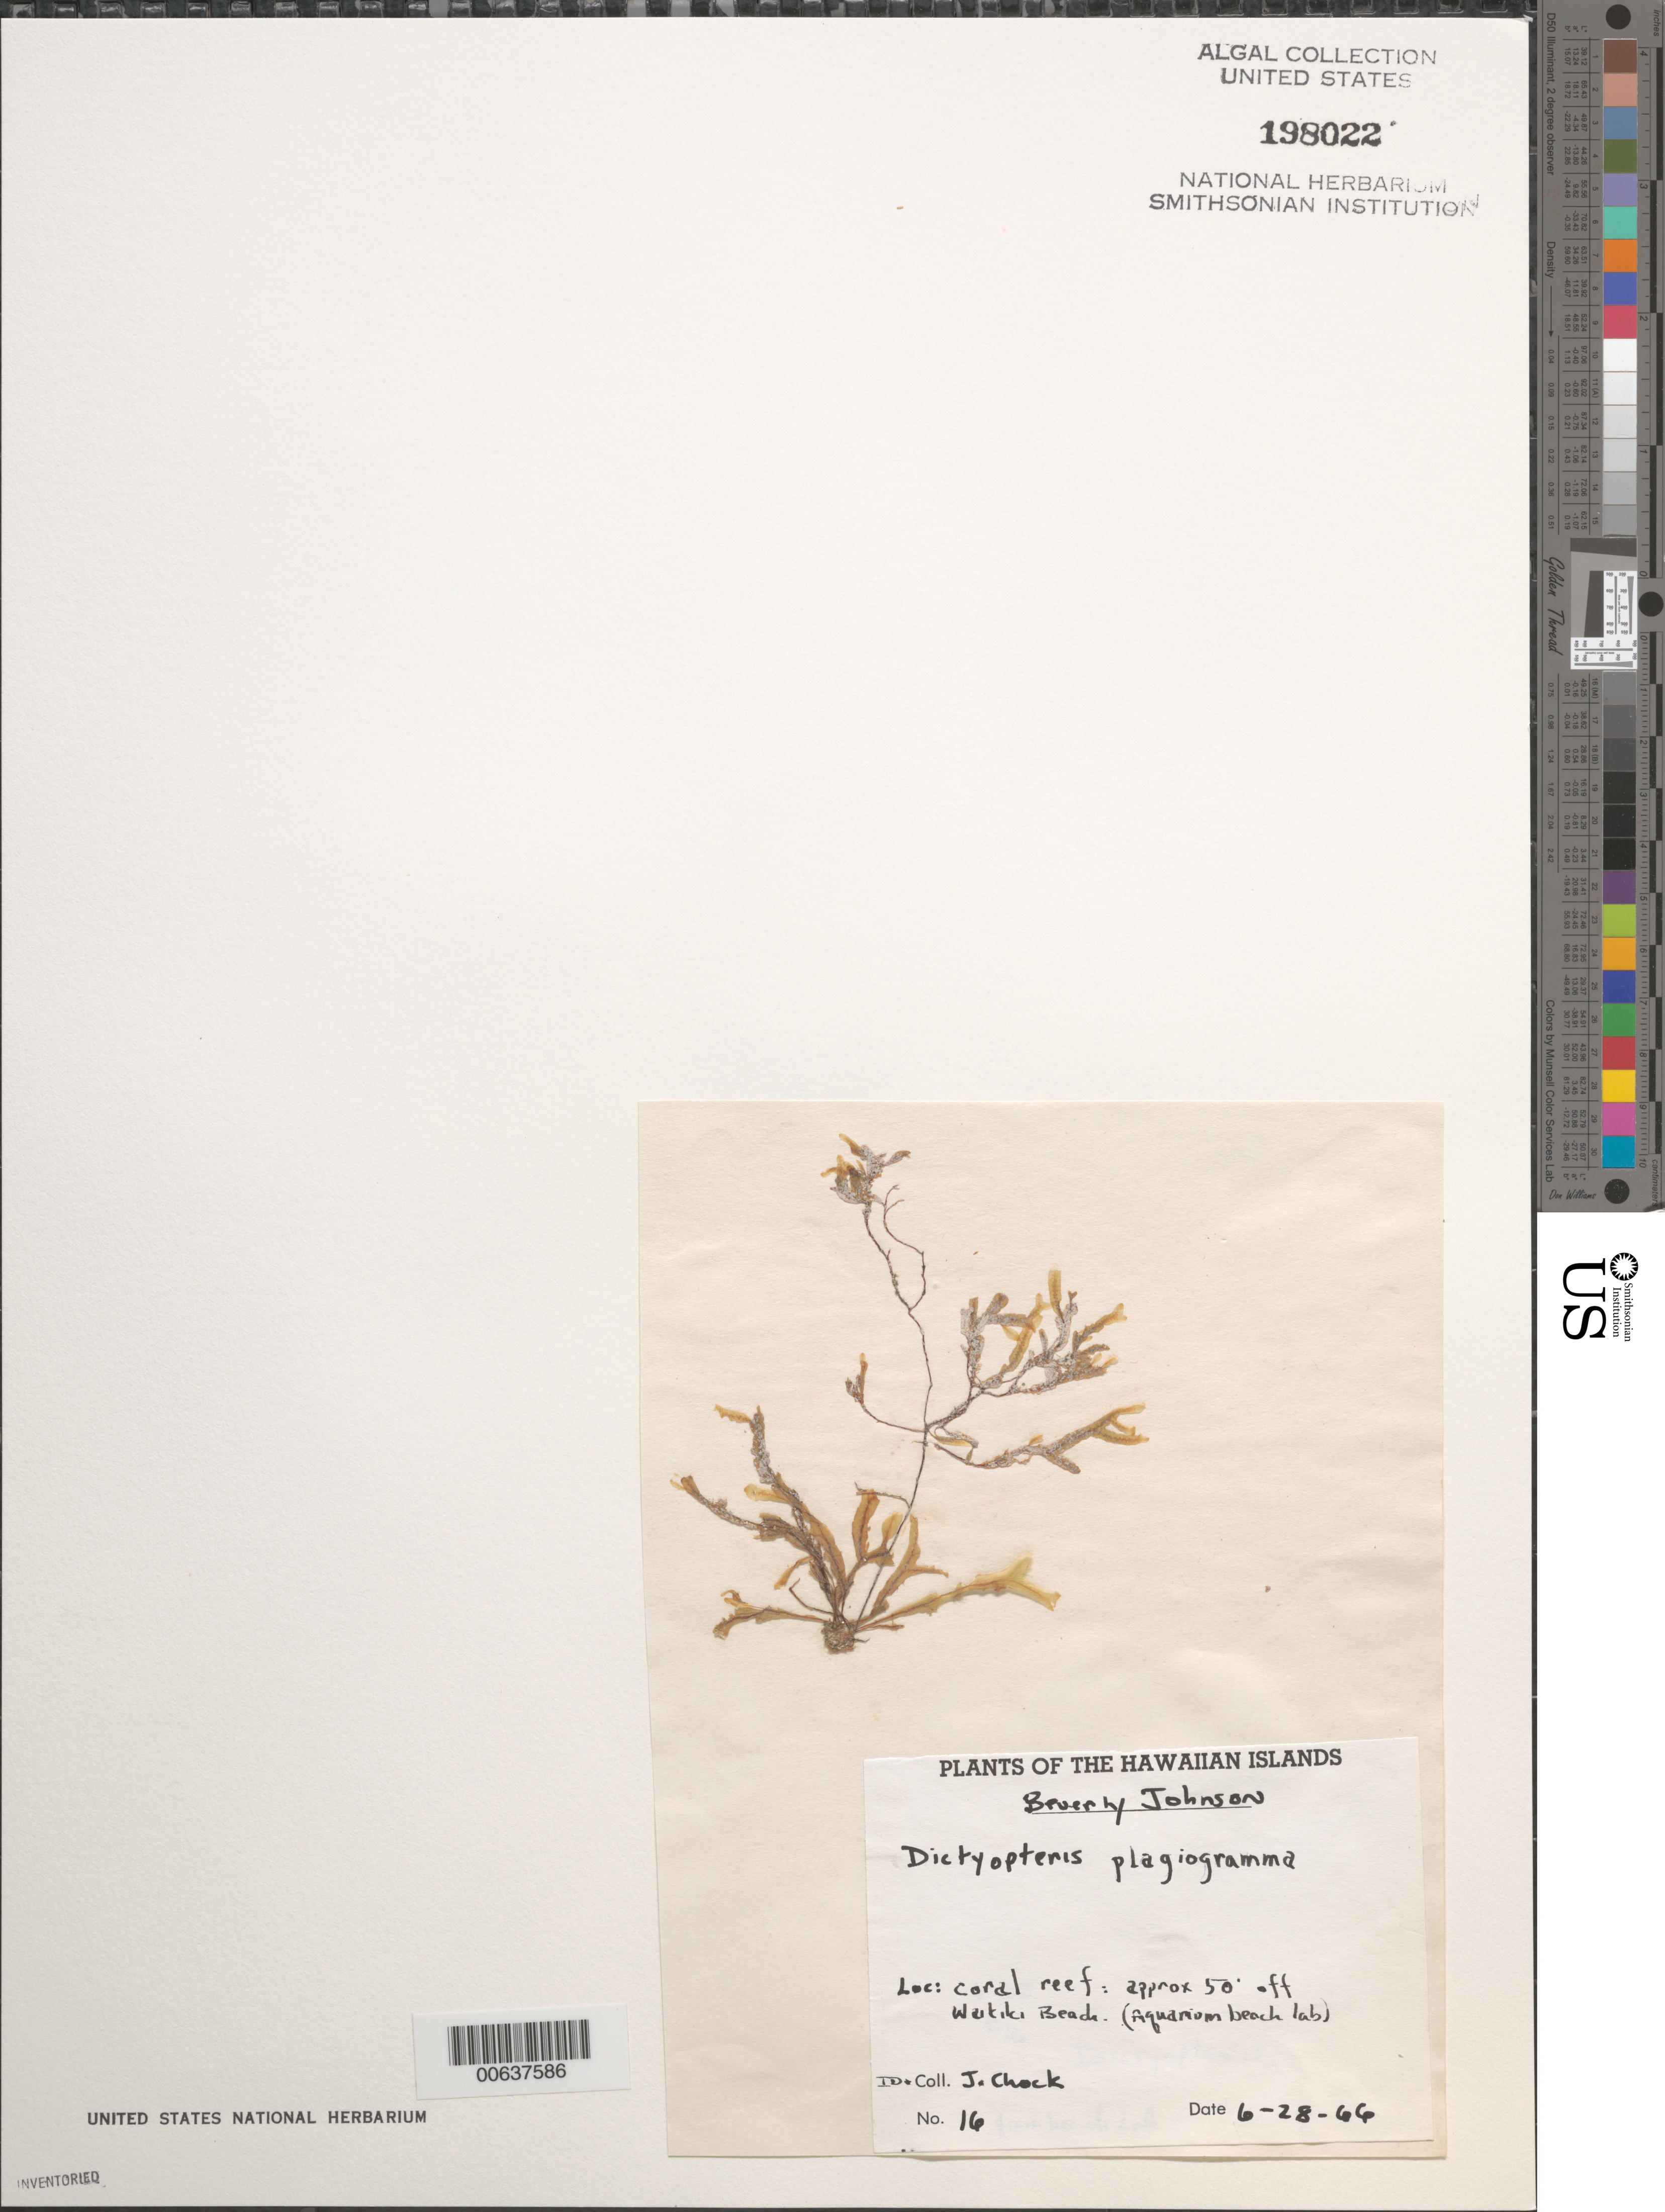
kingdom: Chromista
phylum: Ochrophyta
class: Phaeophyceae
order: Dictyotales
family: Dictyotaceae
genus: Dictyopteris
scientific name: Dictyopteris plagiogramma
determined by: Chock, J.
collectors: J. Chock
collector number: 16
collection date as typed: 28 Jun 1966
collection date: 1966-06-28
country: United States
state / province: Hawaii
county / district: Honolulu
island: Oahu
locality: Off Waikiki Beach, Aquarium beach laboratory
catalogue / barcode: US 198022